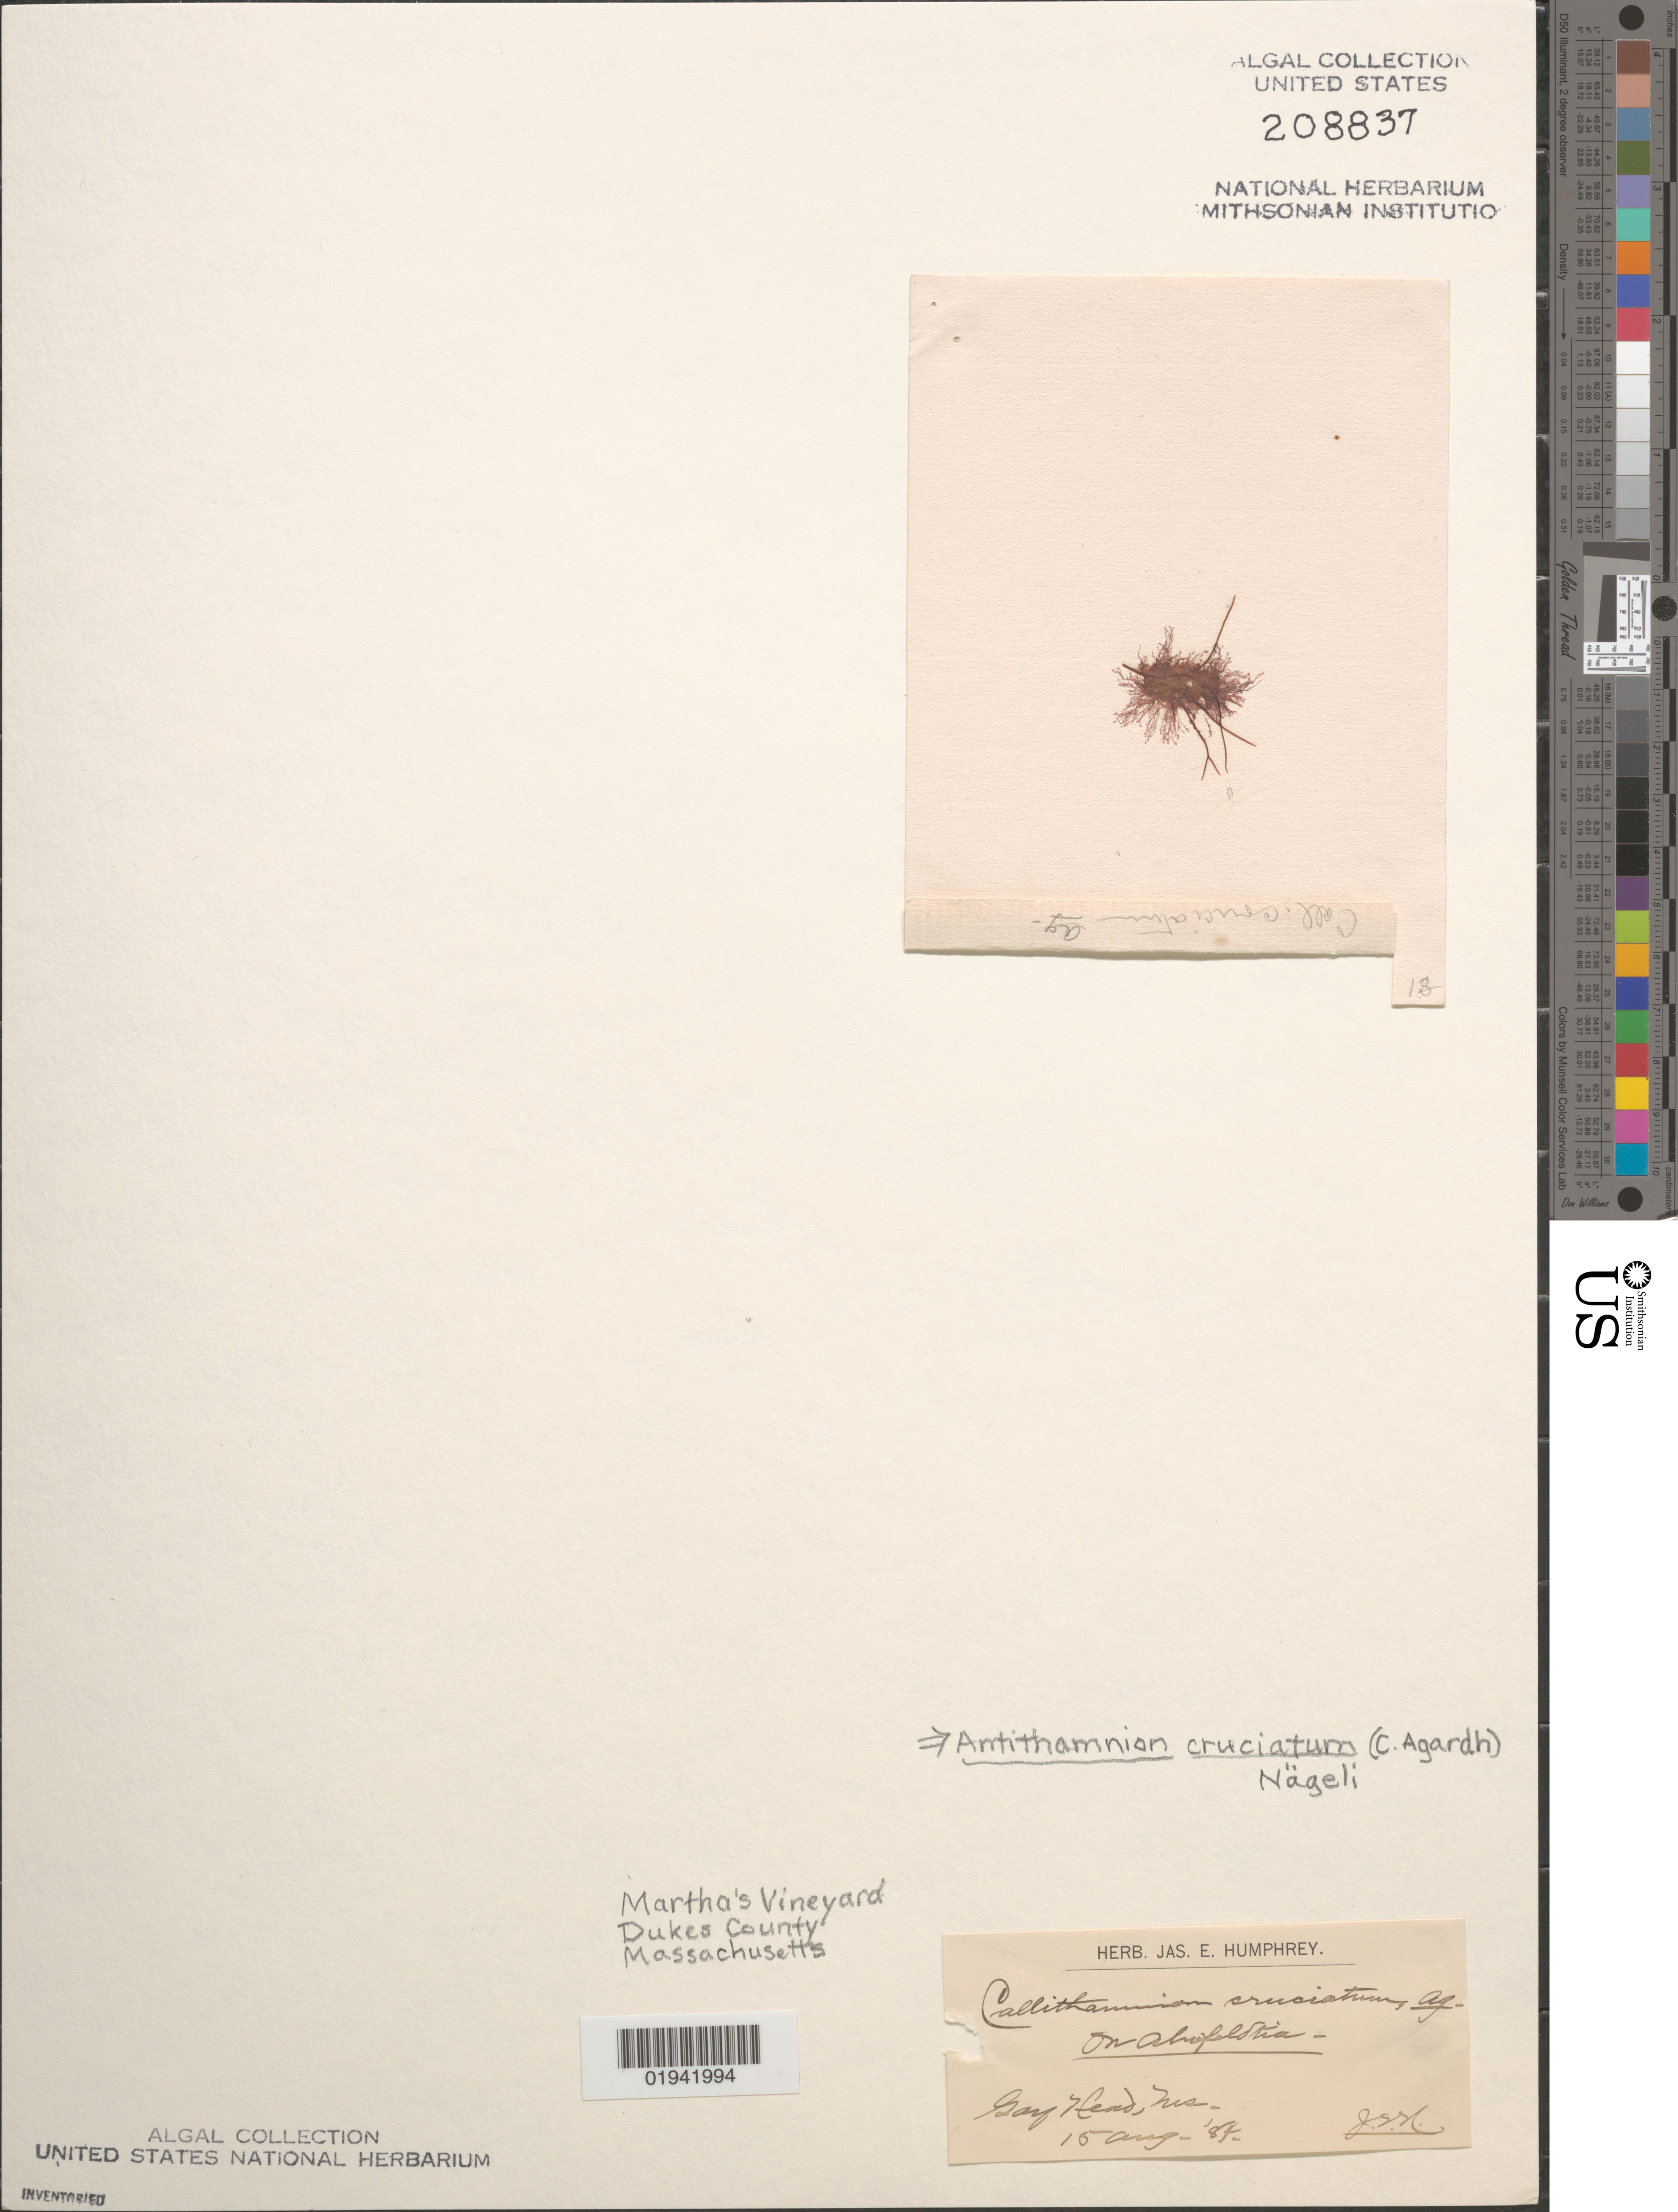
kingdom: Plantae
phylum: Rhodophyta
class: Florideophyceae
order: Ceramiales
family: Ceramiaceae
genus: Antithamnion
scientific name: Antithamnion cruciatum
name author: (C. Agardh) Näg.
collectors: J. Humphrey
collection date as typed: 15 Aug 1887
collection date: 1887-08-15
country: United States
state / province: Massachusetts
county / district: Barnstable County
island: Martha's Vineyard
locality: Gay Head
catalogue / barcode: US 208837